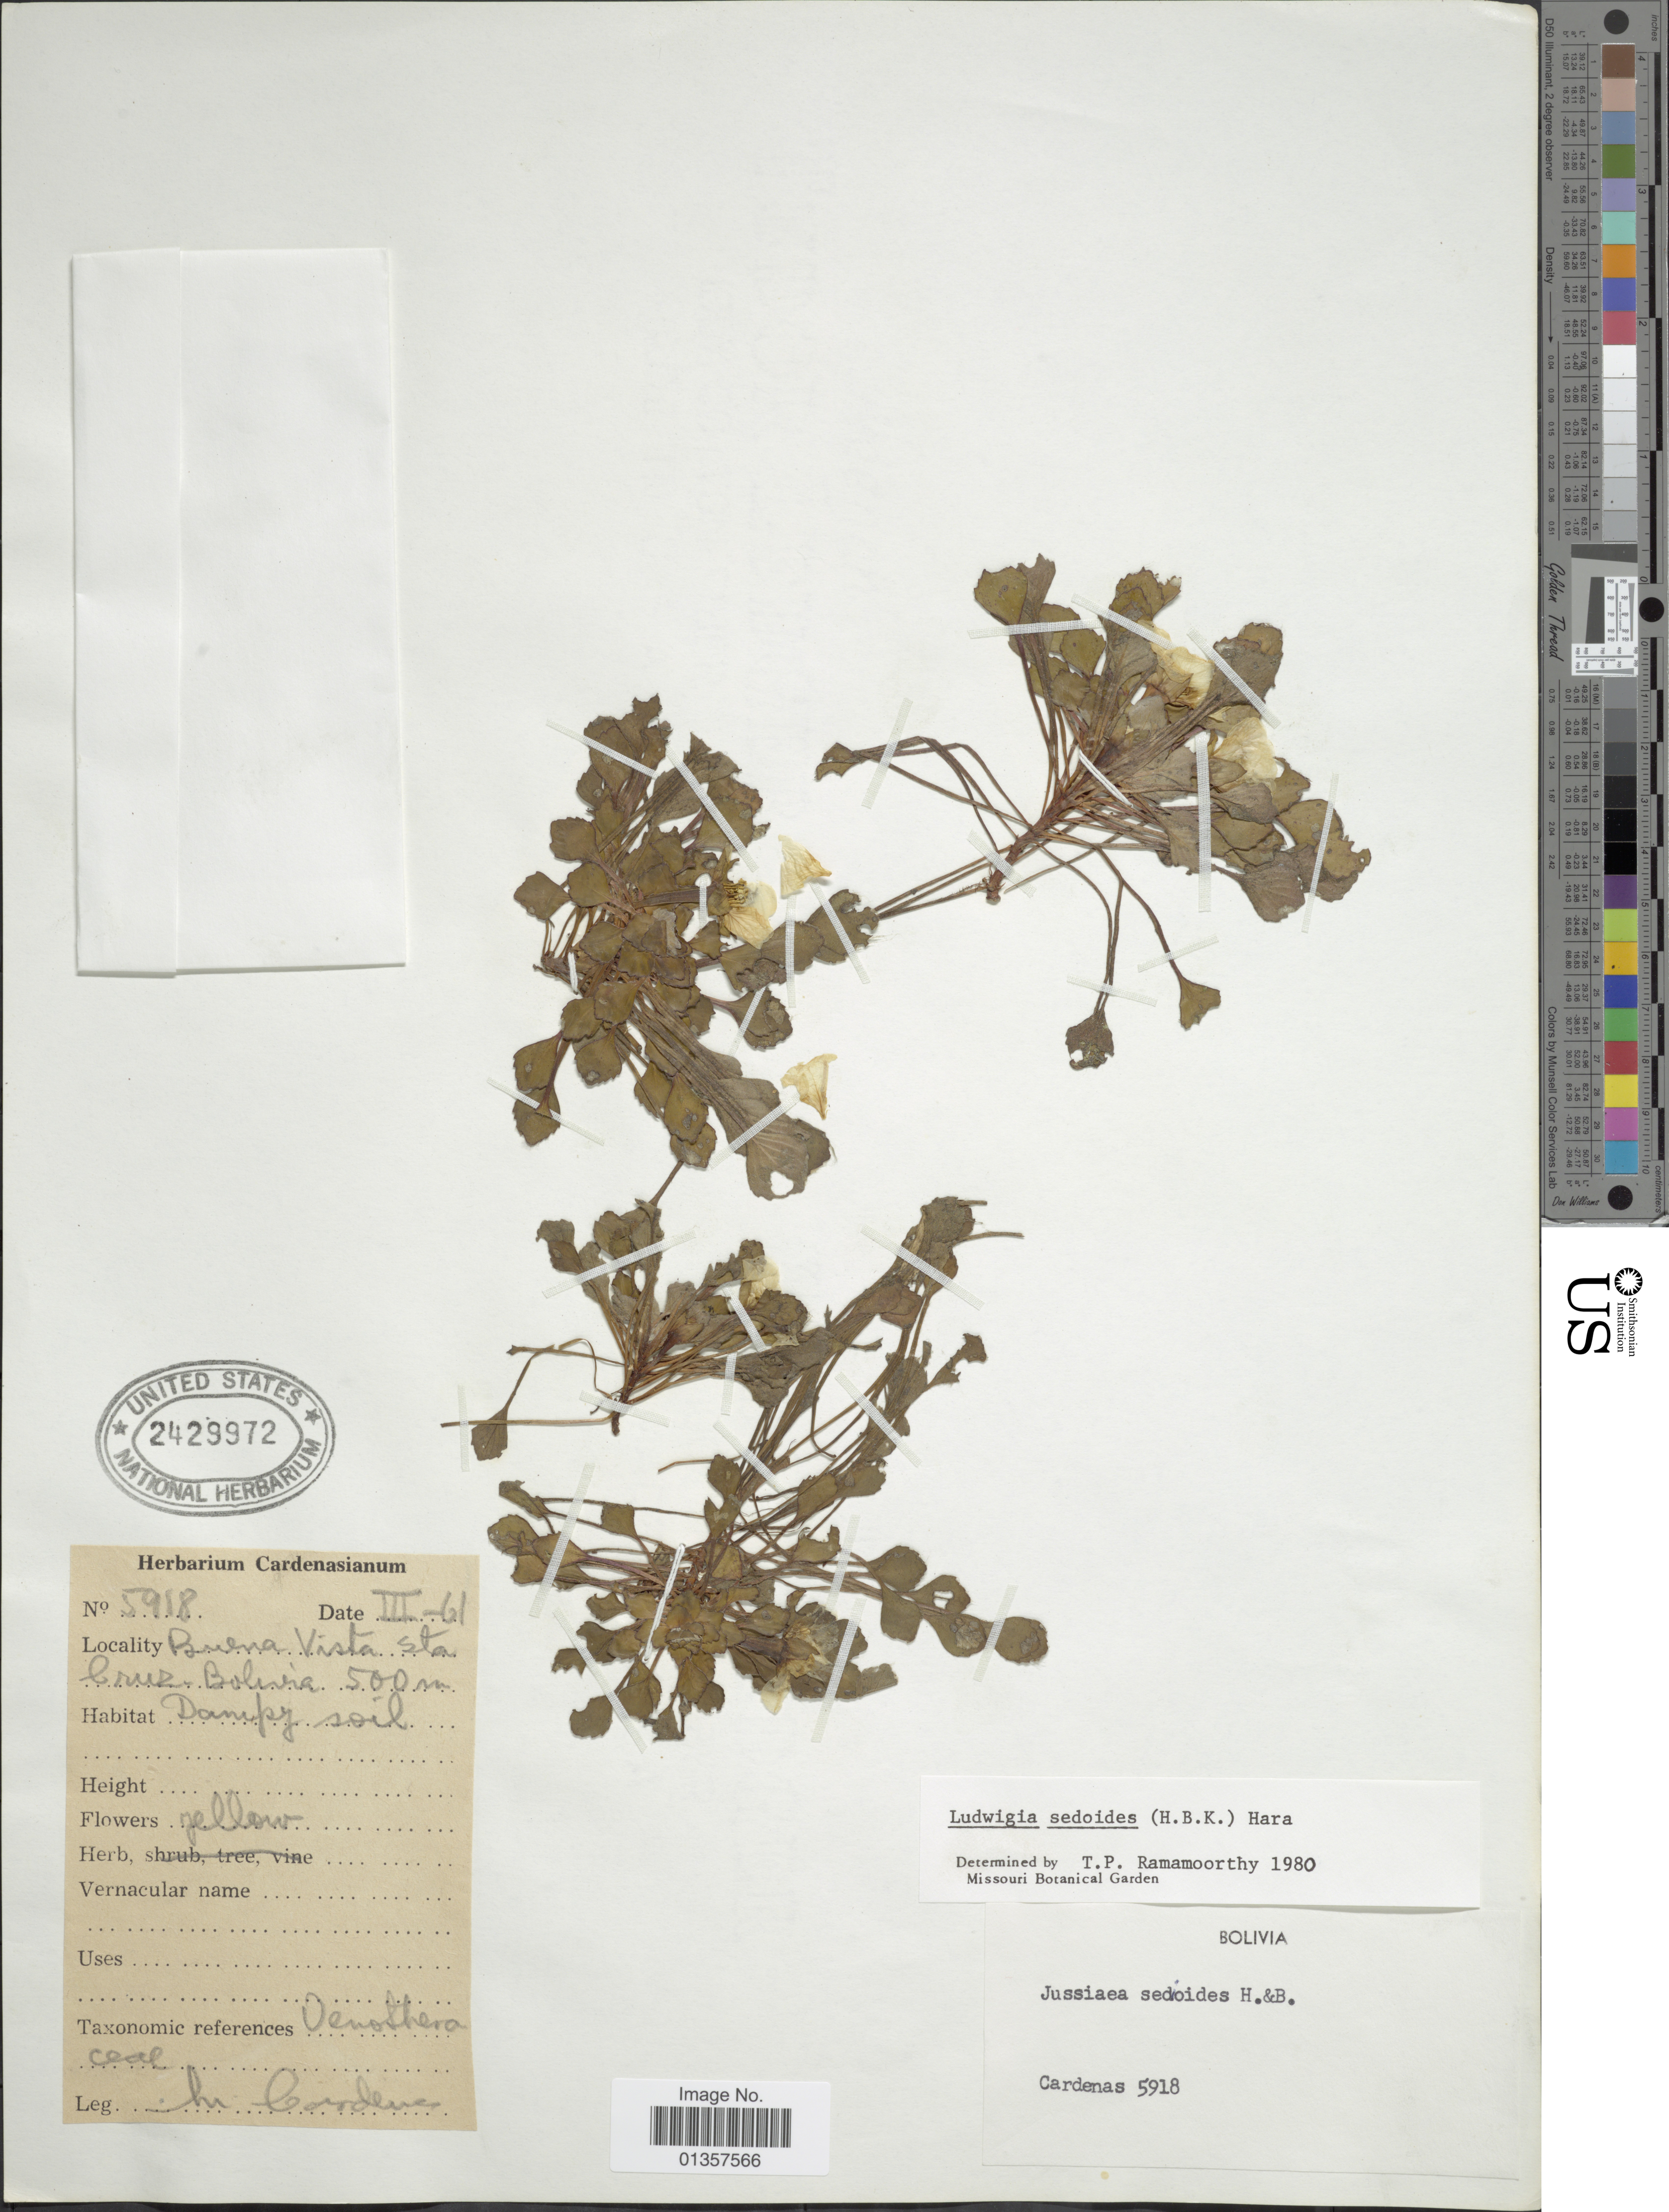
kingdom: Plantae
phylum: Tracheophyta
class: Magnoliopsida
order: Myrtales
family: Onagraceae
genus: Ludwigia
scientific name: Ludwigia sedoides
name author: (Humb. & Bonpl.) H. Hara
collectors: M. Cárdenas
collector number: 5918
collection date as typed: Transcribed d/m/y: /3/61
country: Bolivia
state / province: Santa Cruz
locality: Buena Vista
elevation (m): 500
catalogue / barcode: US 2429972